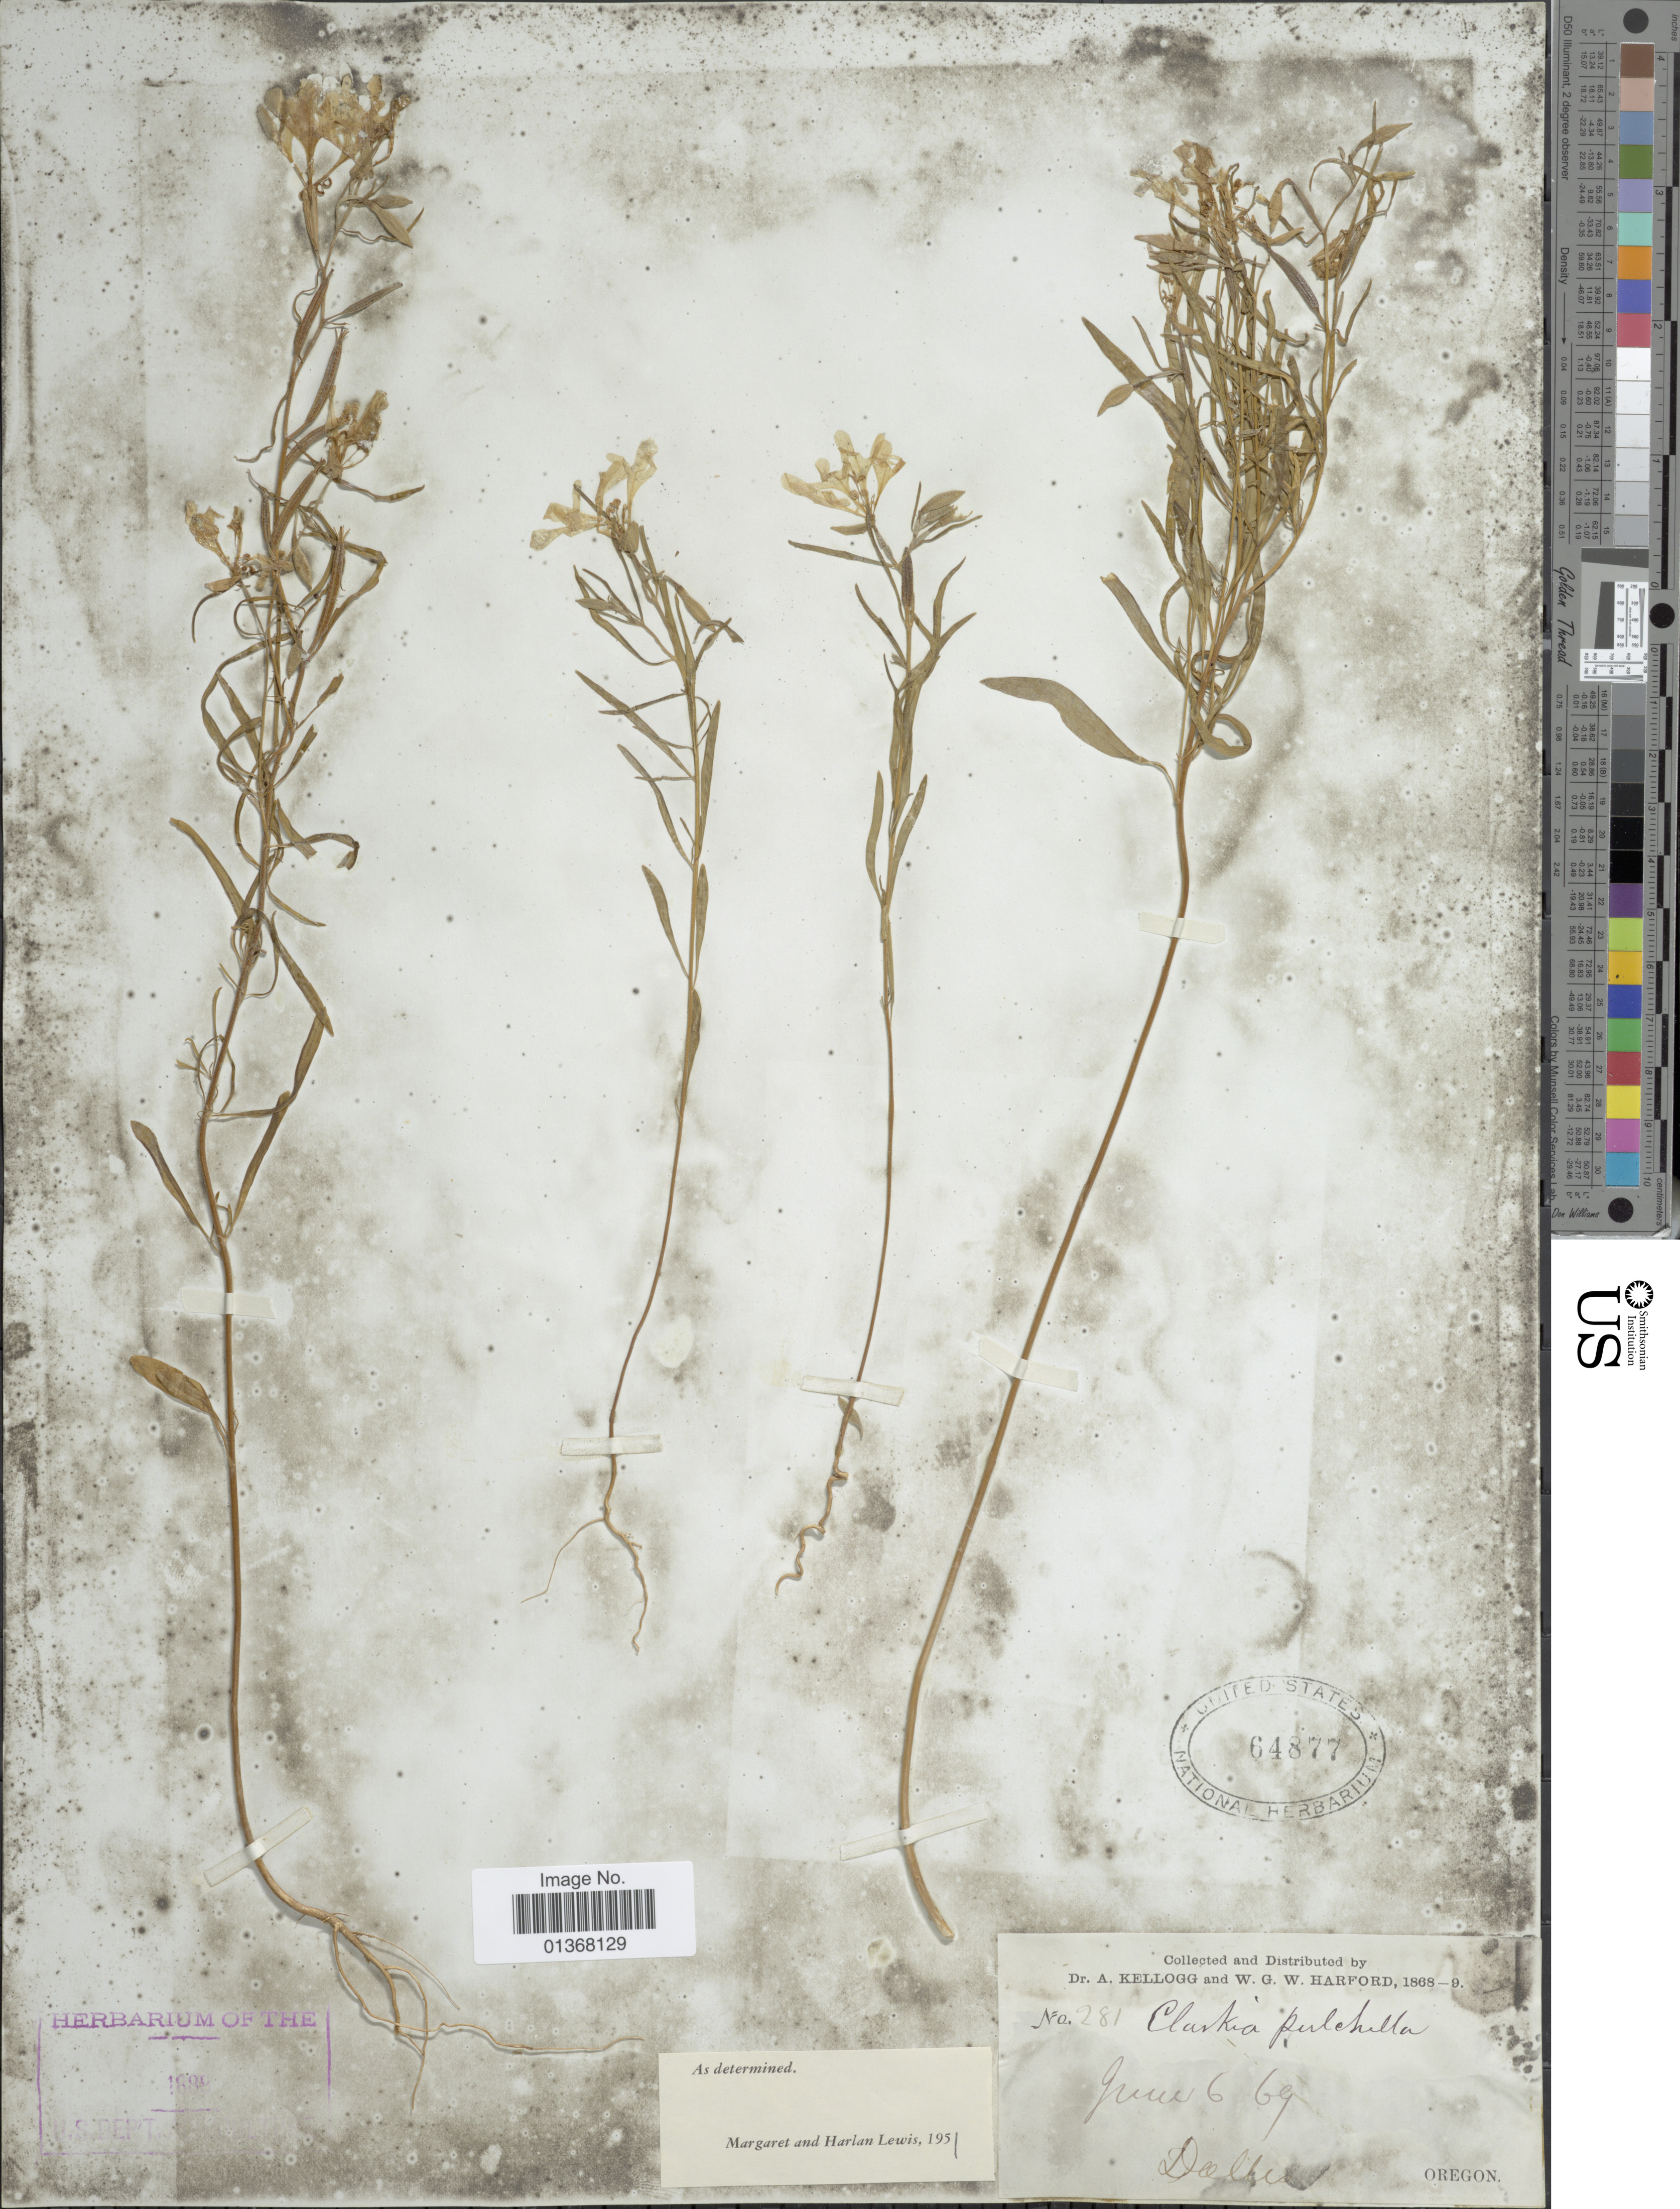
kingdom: Plantae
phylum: Tracheophyta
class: Magnoliopsida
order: Myrtales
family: Onagraceae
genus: Clarkia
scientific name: Clarkia pulchella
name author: Pursh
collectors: A. Kellogg & W. G. W. Harford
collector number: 281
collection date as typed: Transcribed d/m/y: 6/6/69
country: United States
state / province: Oregon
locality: Dalles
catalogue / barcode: US 64877